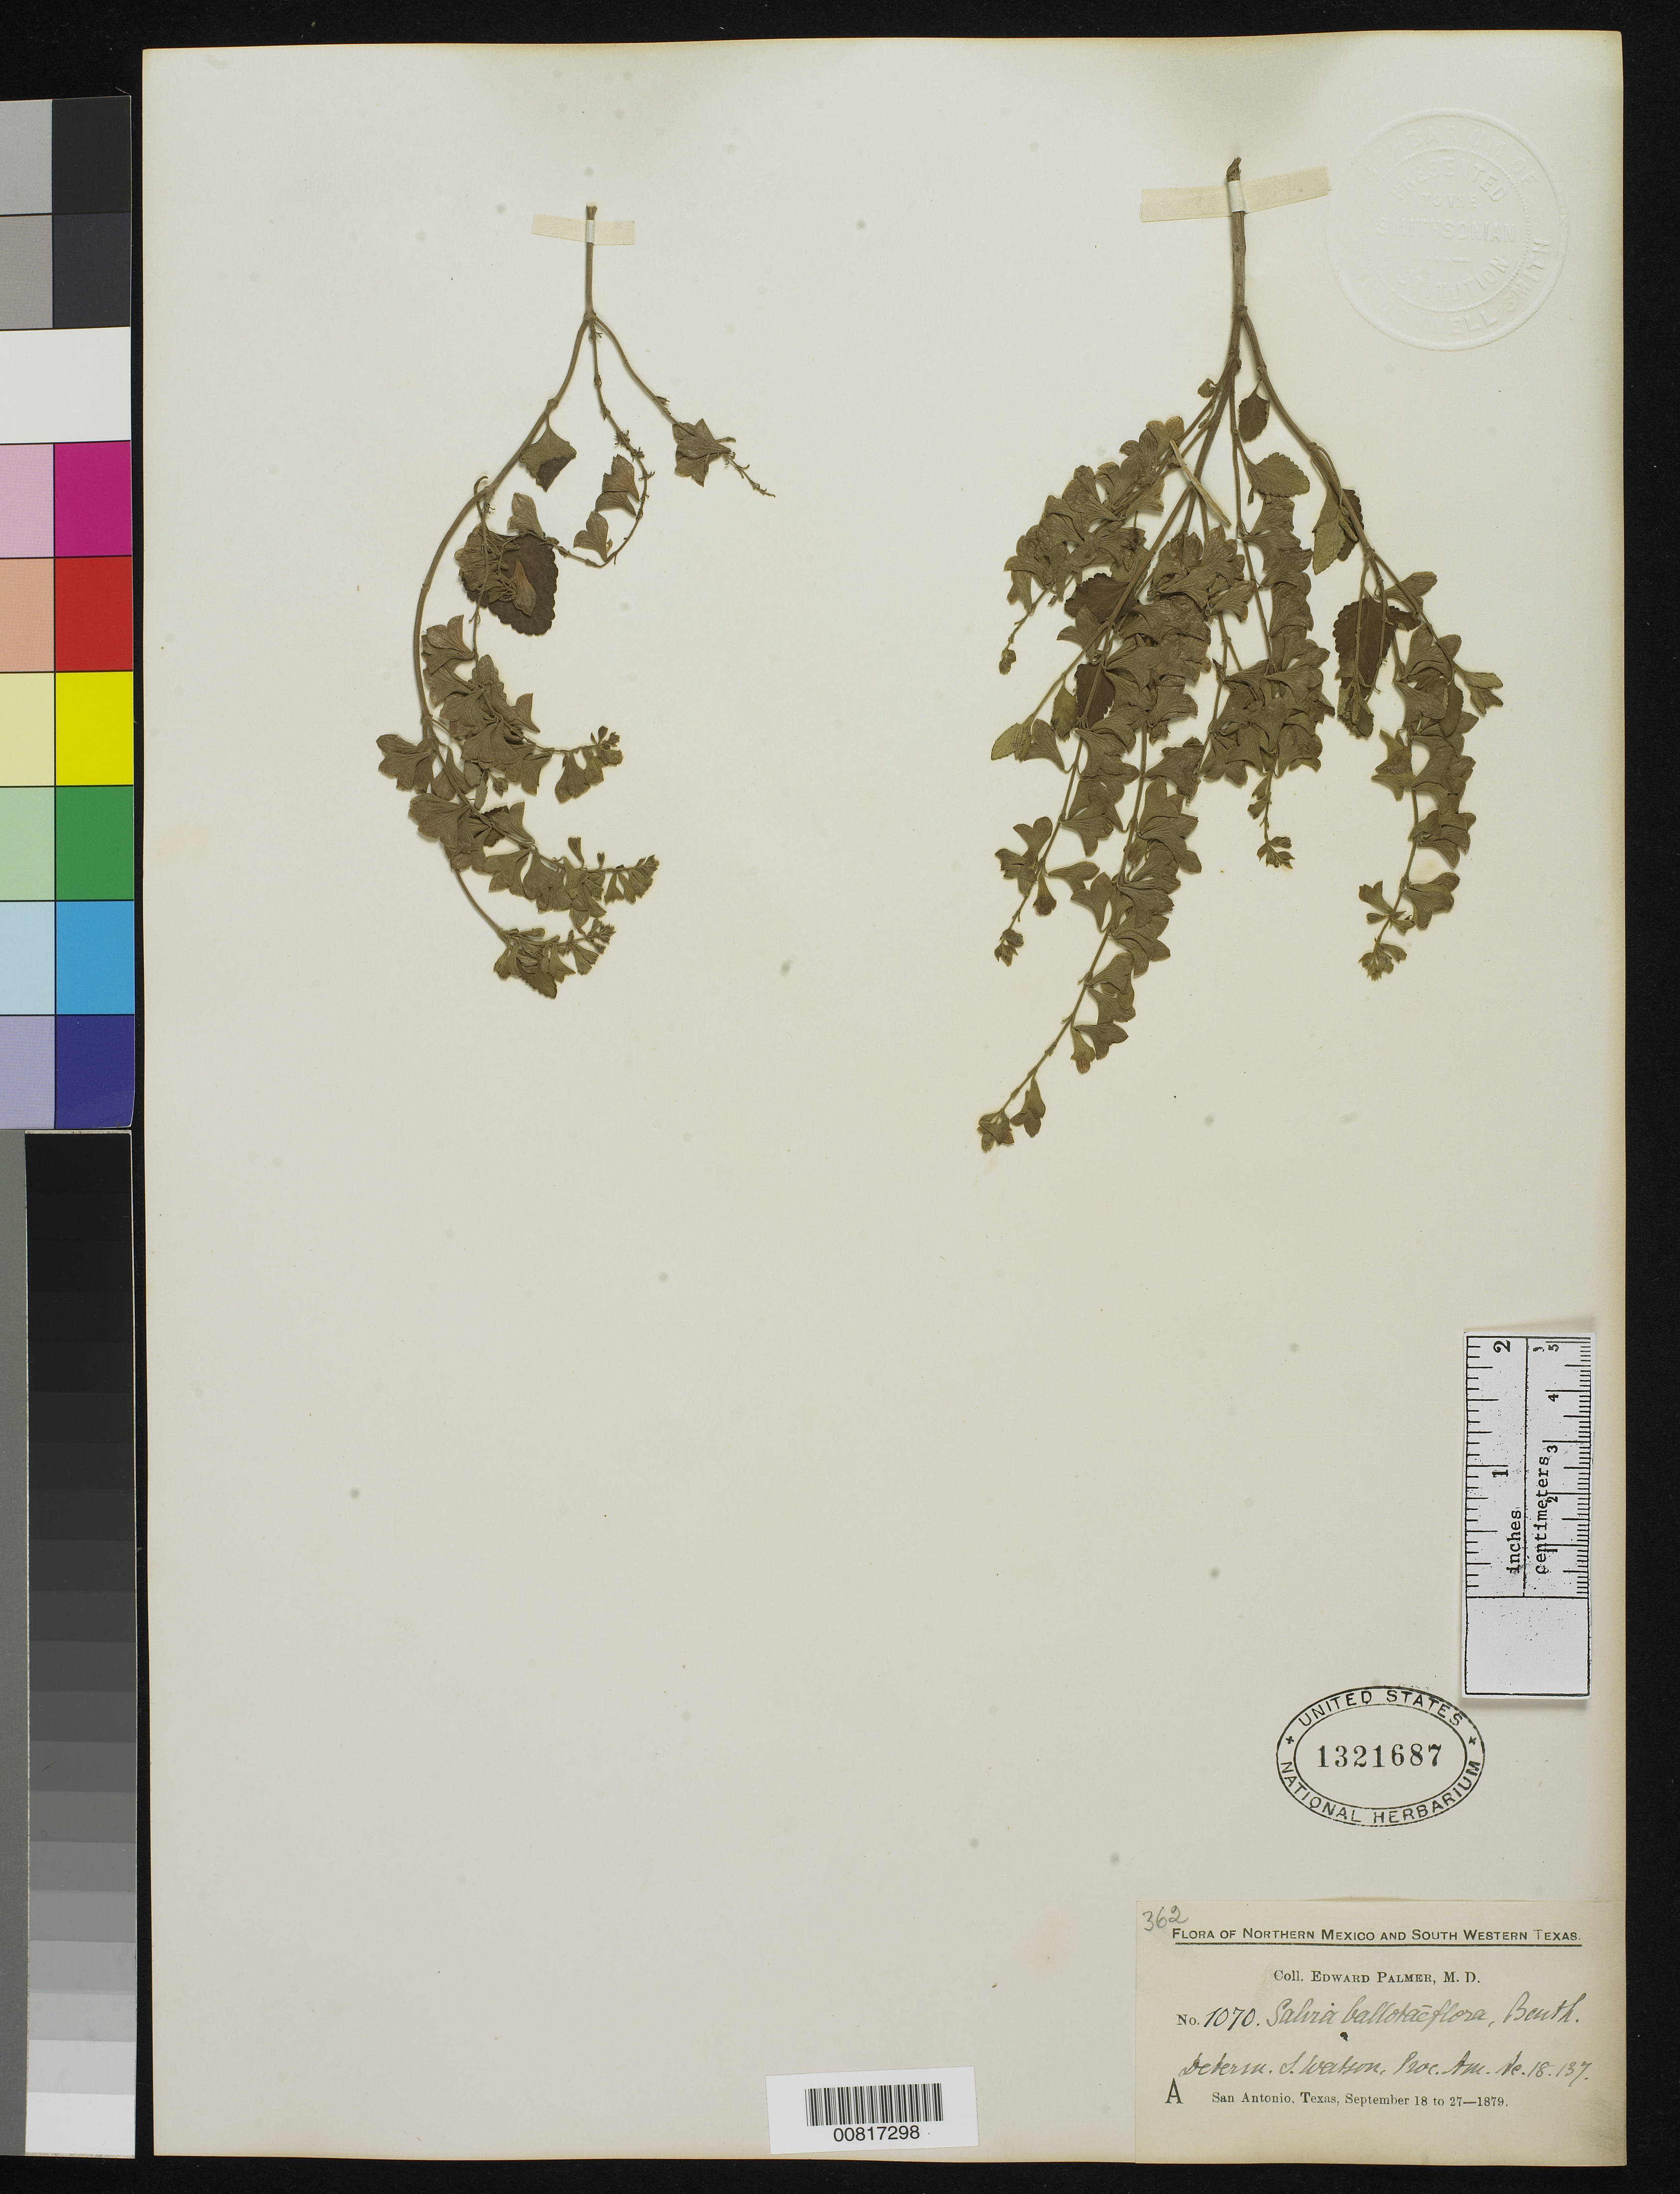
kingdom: Plantae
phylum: Tracheophyta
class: Magnoliopsida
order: Lamiales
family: Lamiaceae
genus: Salvia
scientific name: Salvia ballotiflora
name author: Benth.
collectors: E. Palmer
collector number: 1070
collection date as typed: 18 Sep 1879 to 27 Sep 1879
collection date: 1879-09-18/1879-09-27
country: United States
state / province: Texas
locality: A San Antonio, Texas.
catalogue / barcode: US 1321687